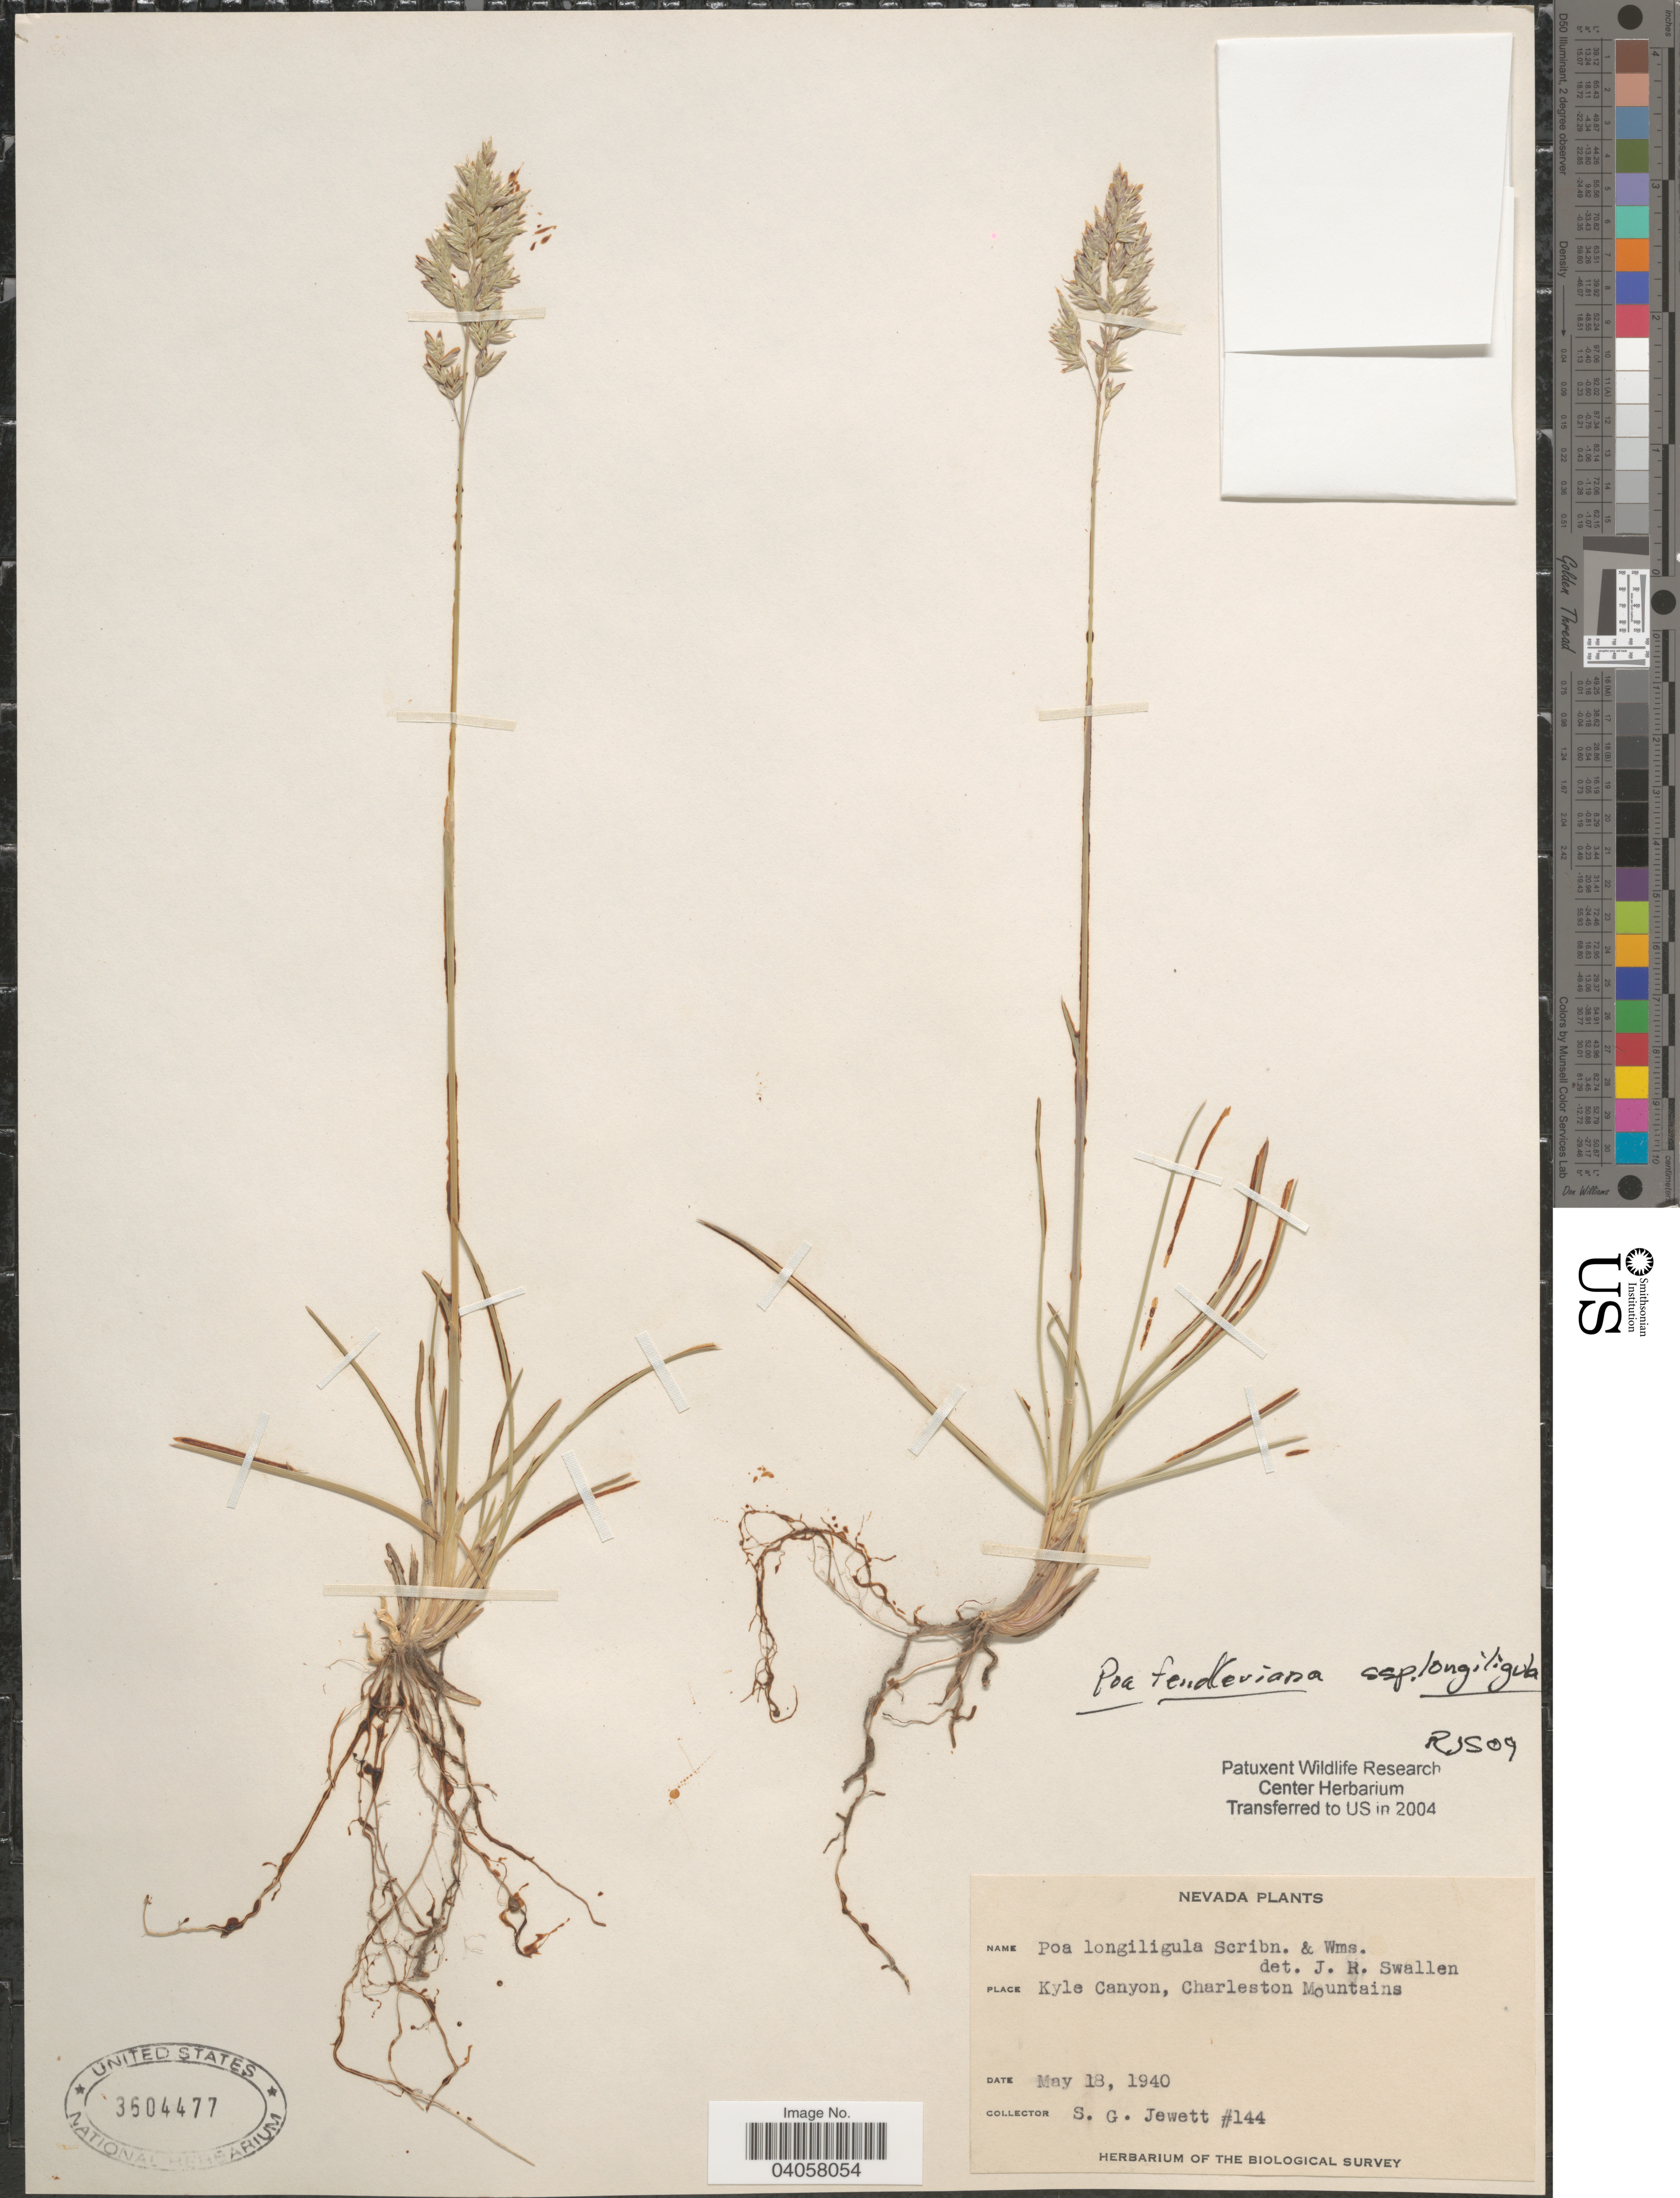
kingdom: Plantae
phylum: Tracheophyta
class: Liliopsida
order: Poales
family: Poaceae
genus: Poa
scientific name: Poa fendleriana subsp. longiligula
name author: (Scribn. & T.A. Williams) Soreng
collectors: S. Jewett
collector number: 144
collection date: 1940-05-18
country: United States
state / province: Nevada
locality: Kyle Canyon, Charleston Mountains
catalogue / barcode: US 3604477